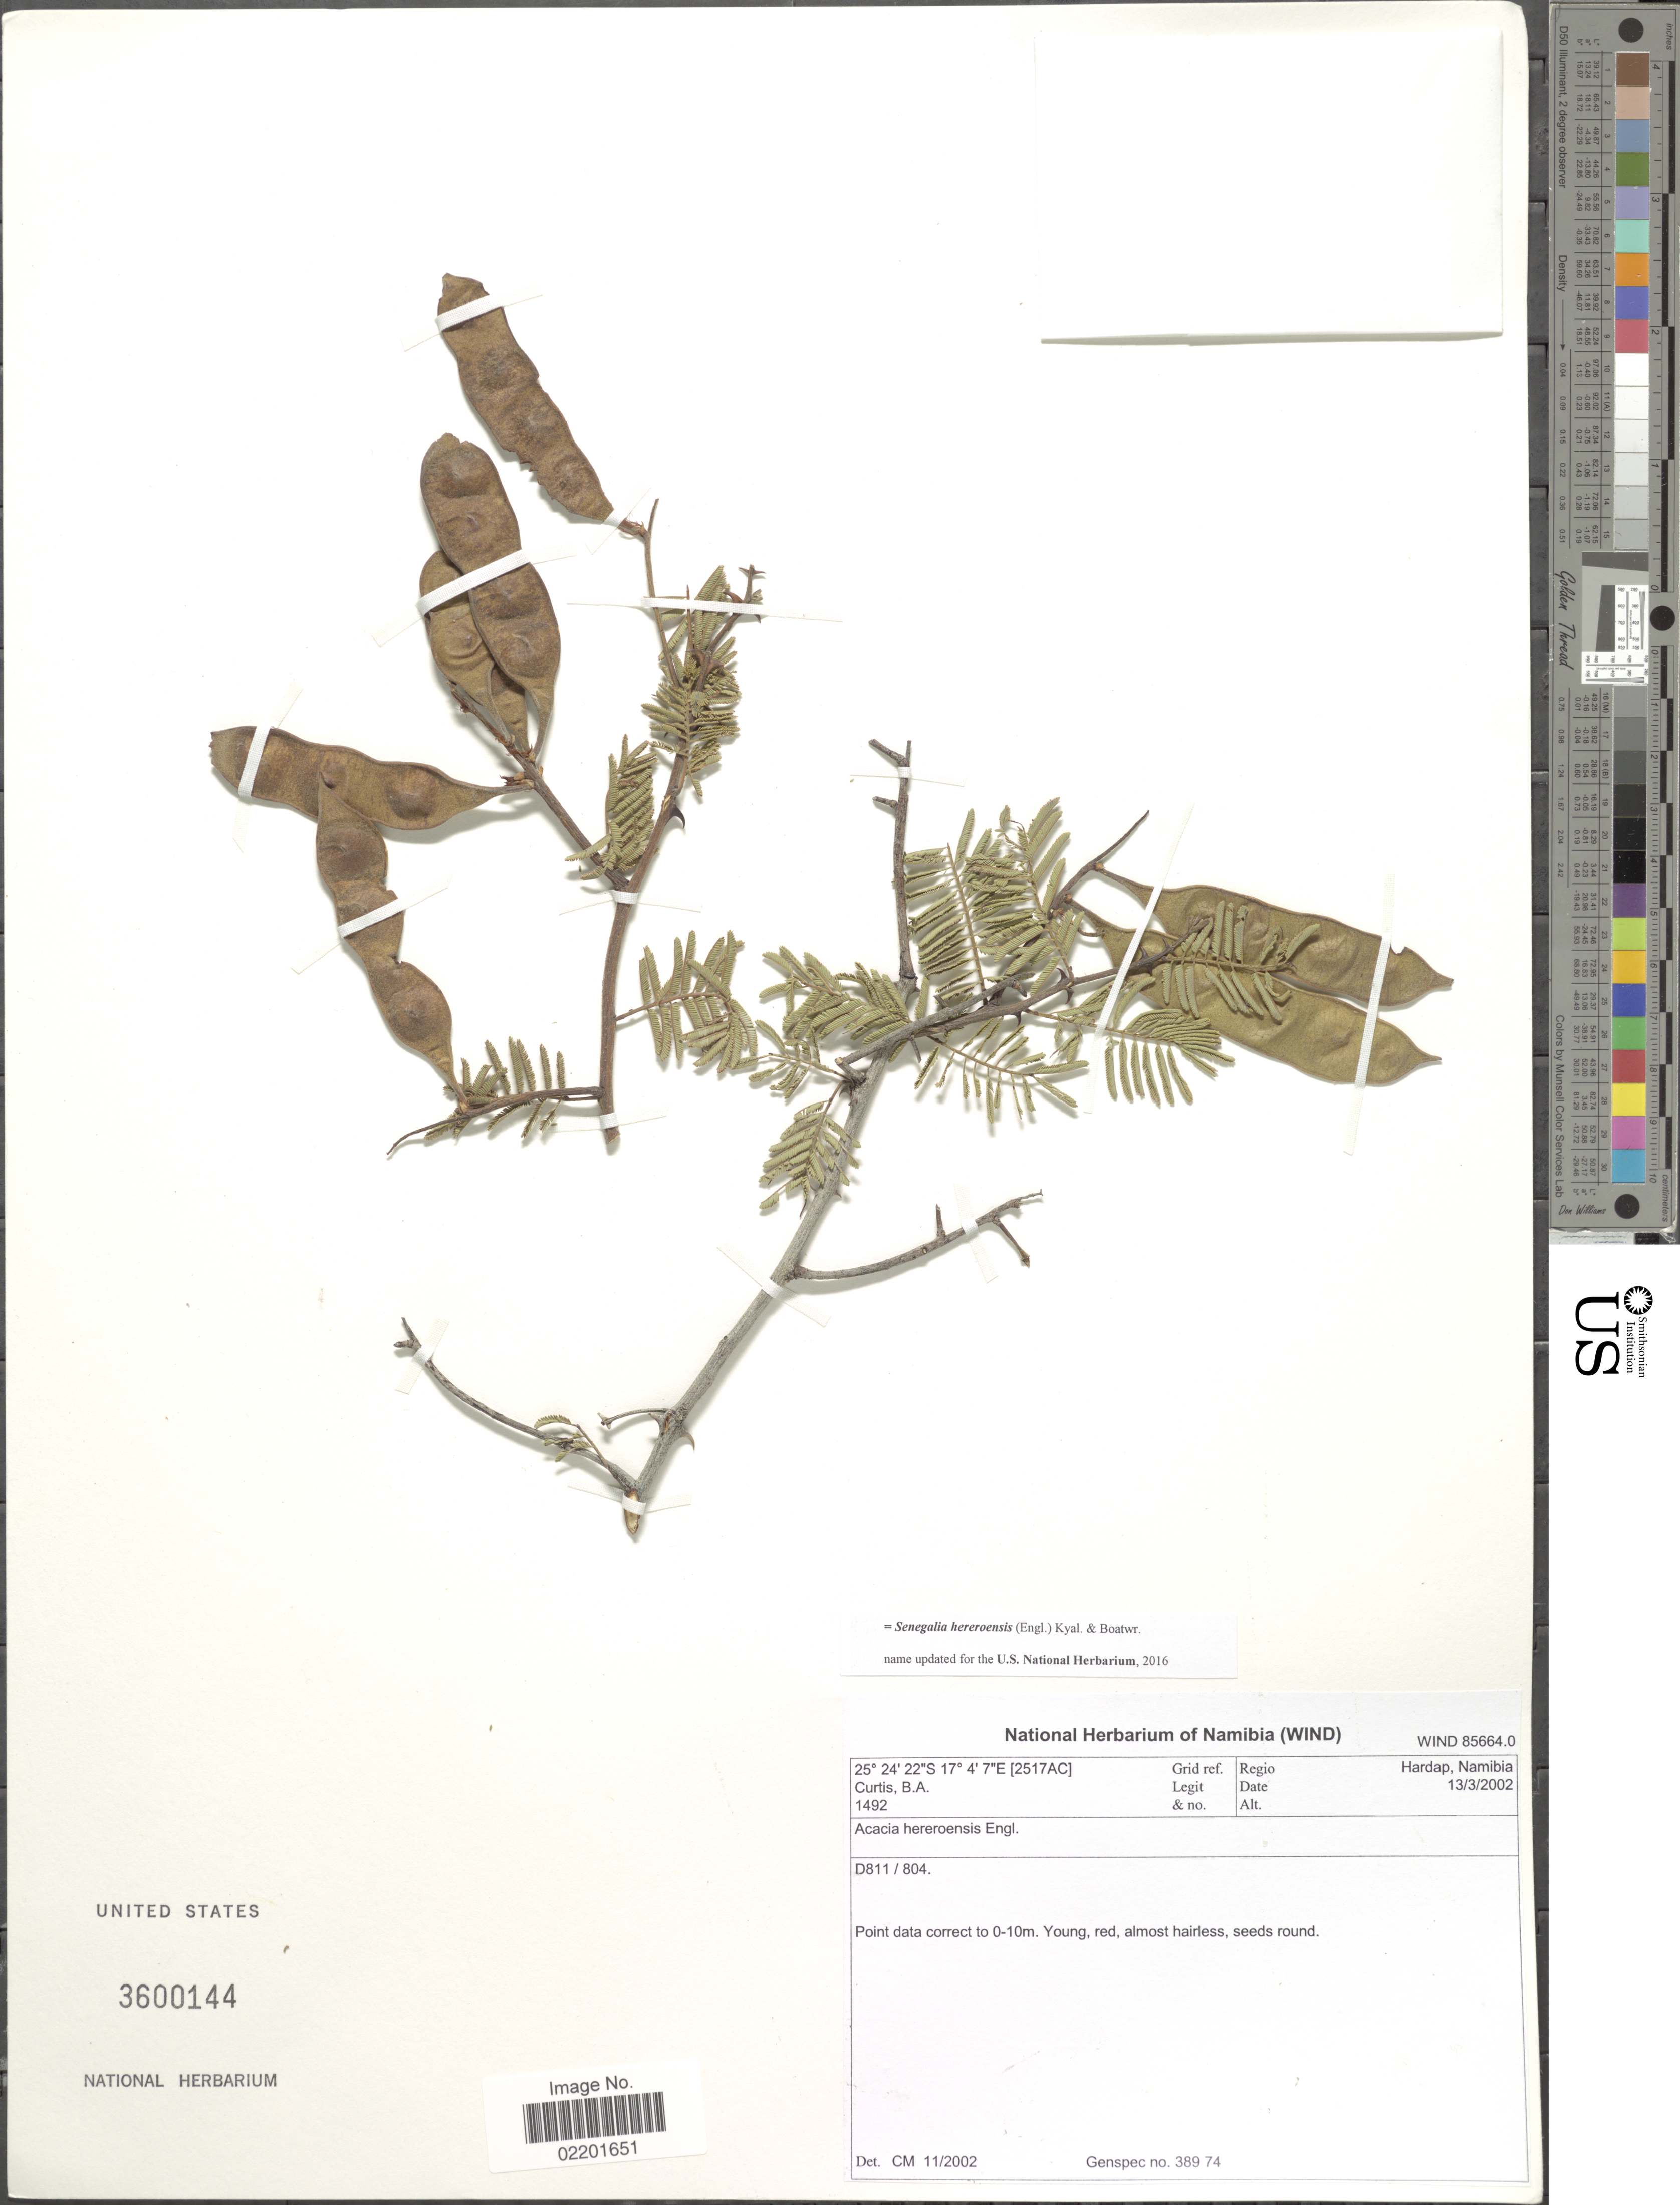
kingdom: Plantae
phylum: Tracheophyta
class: Magnoliopsida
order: Fabales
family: Fabaceae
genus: Senegalia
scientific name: Senegalia hereroensis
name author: (Engl.) Kyal. & Boatwr.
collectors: B. A. Curtis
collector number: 1492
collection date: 2002-03-13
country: Namibia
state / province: Hardap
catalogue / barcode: US 3600144